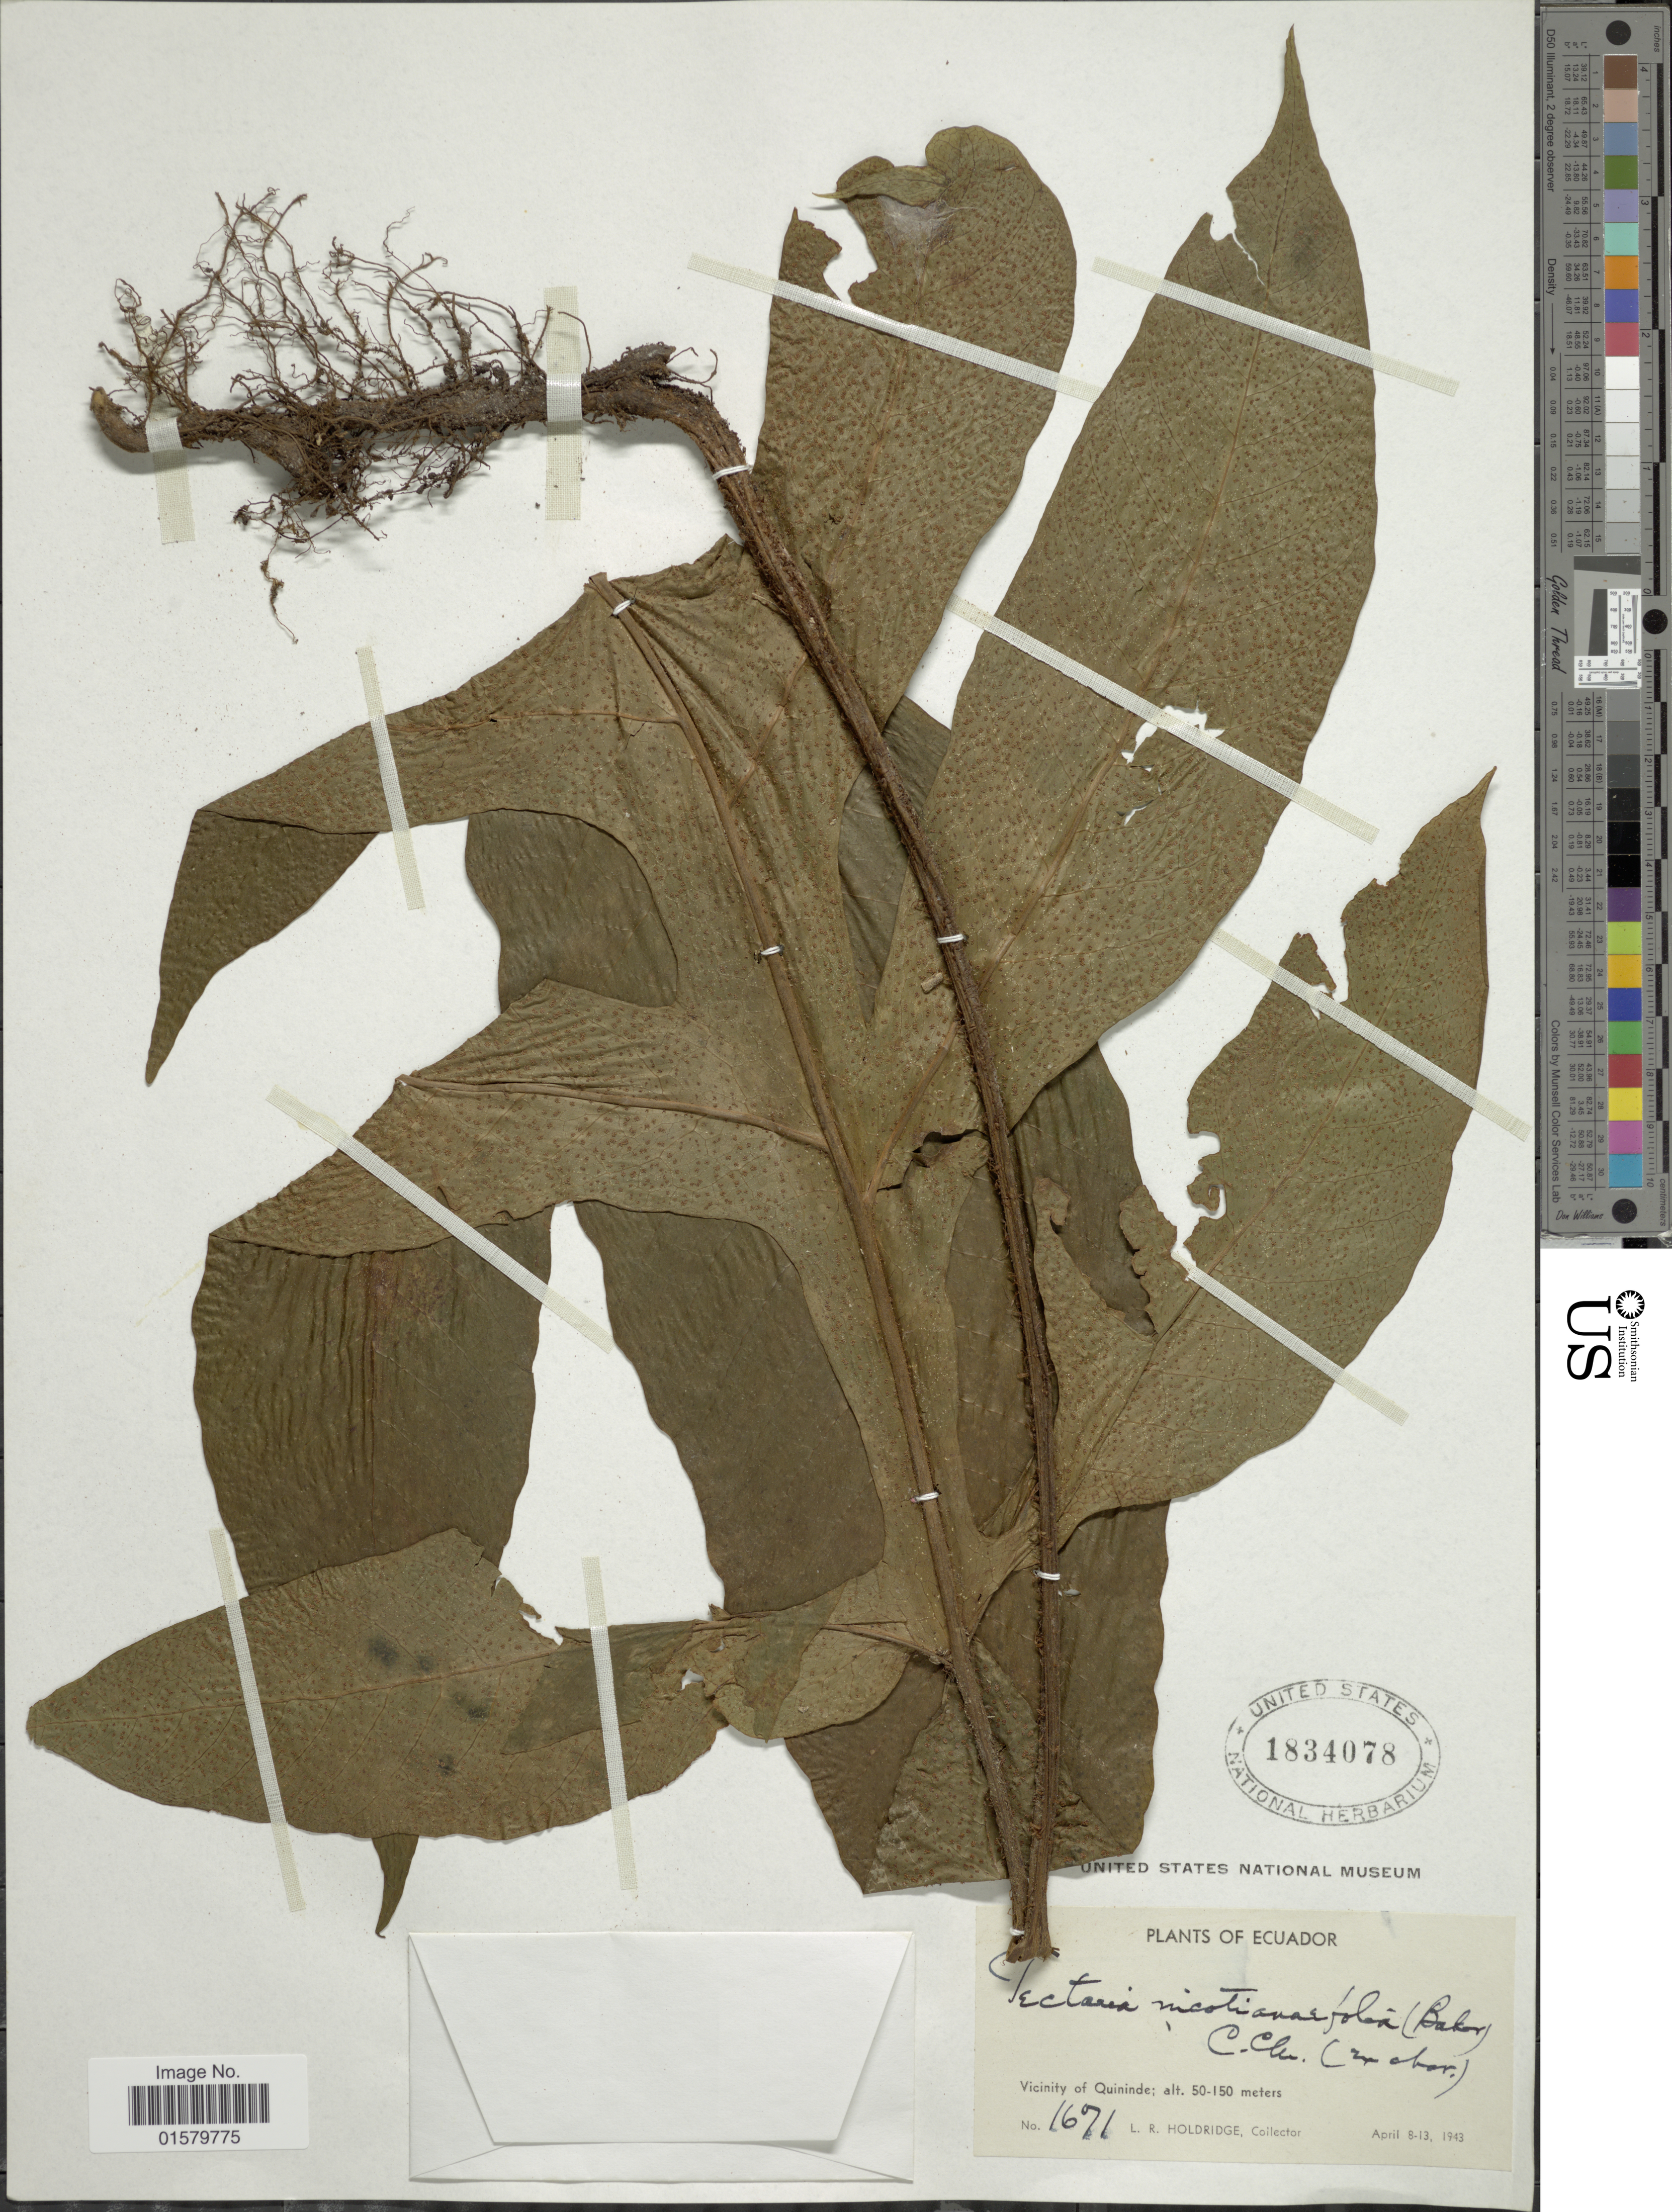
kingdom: Plantae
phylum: Tracheophyta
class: Polypodiopsida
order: Polypodiales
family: Tectariaceae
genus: Tectaria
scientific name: Tectaria nicotianifolia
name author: (Baker) C. Chr.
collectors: L. Holdridge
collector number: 1671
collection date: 1943-04-08/1943-04-13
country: Ecuador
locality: Vicinity of Quininde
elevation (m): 50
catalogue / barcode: US 1834078